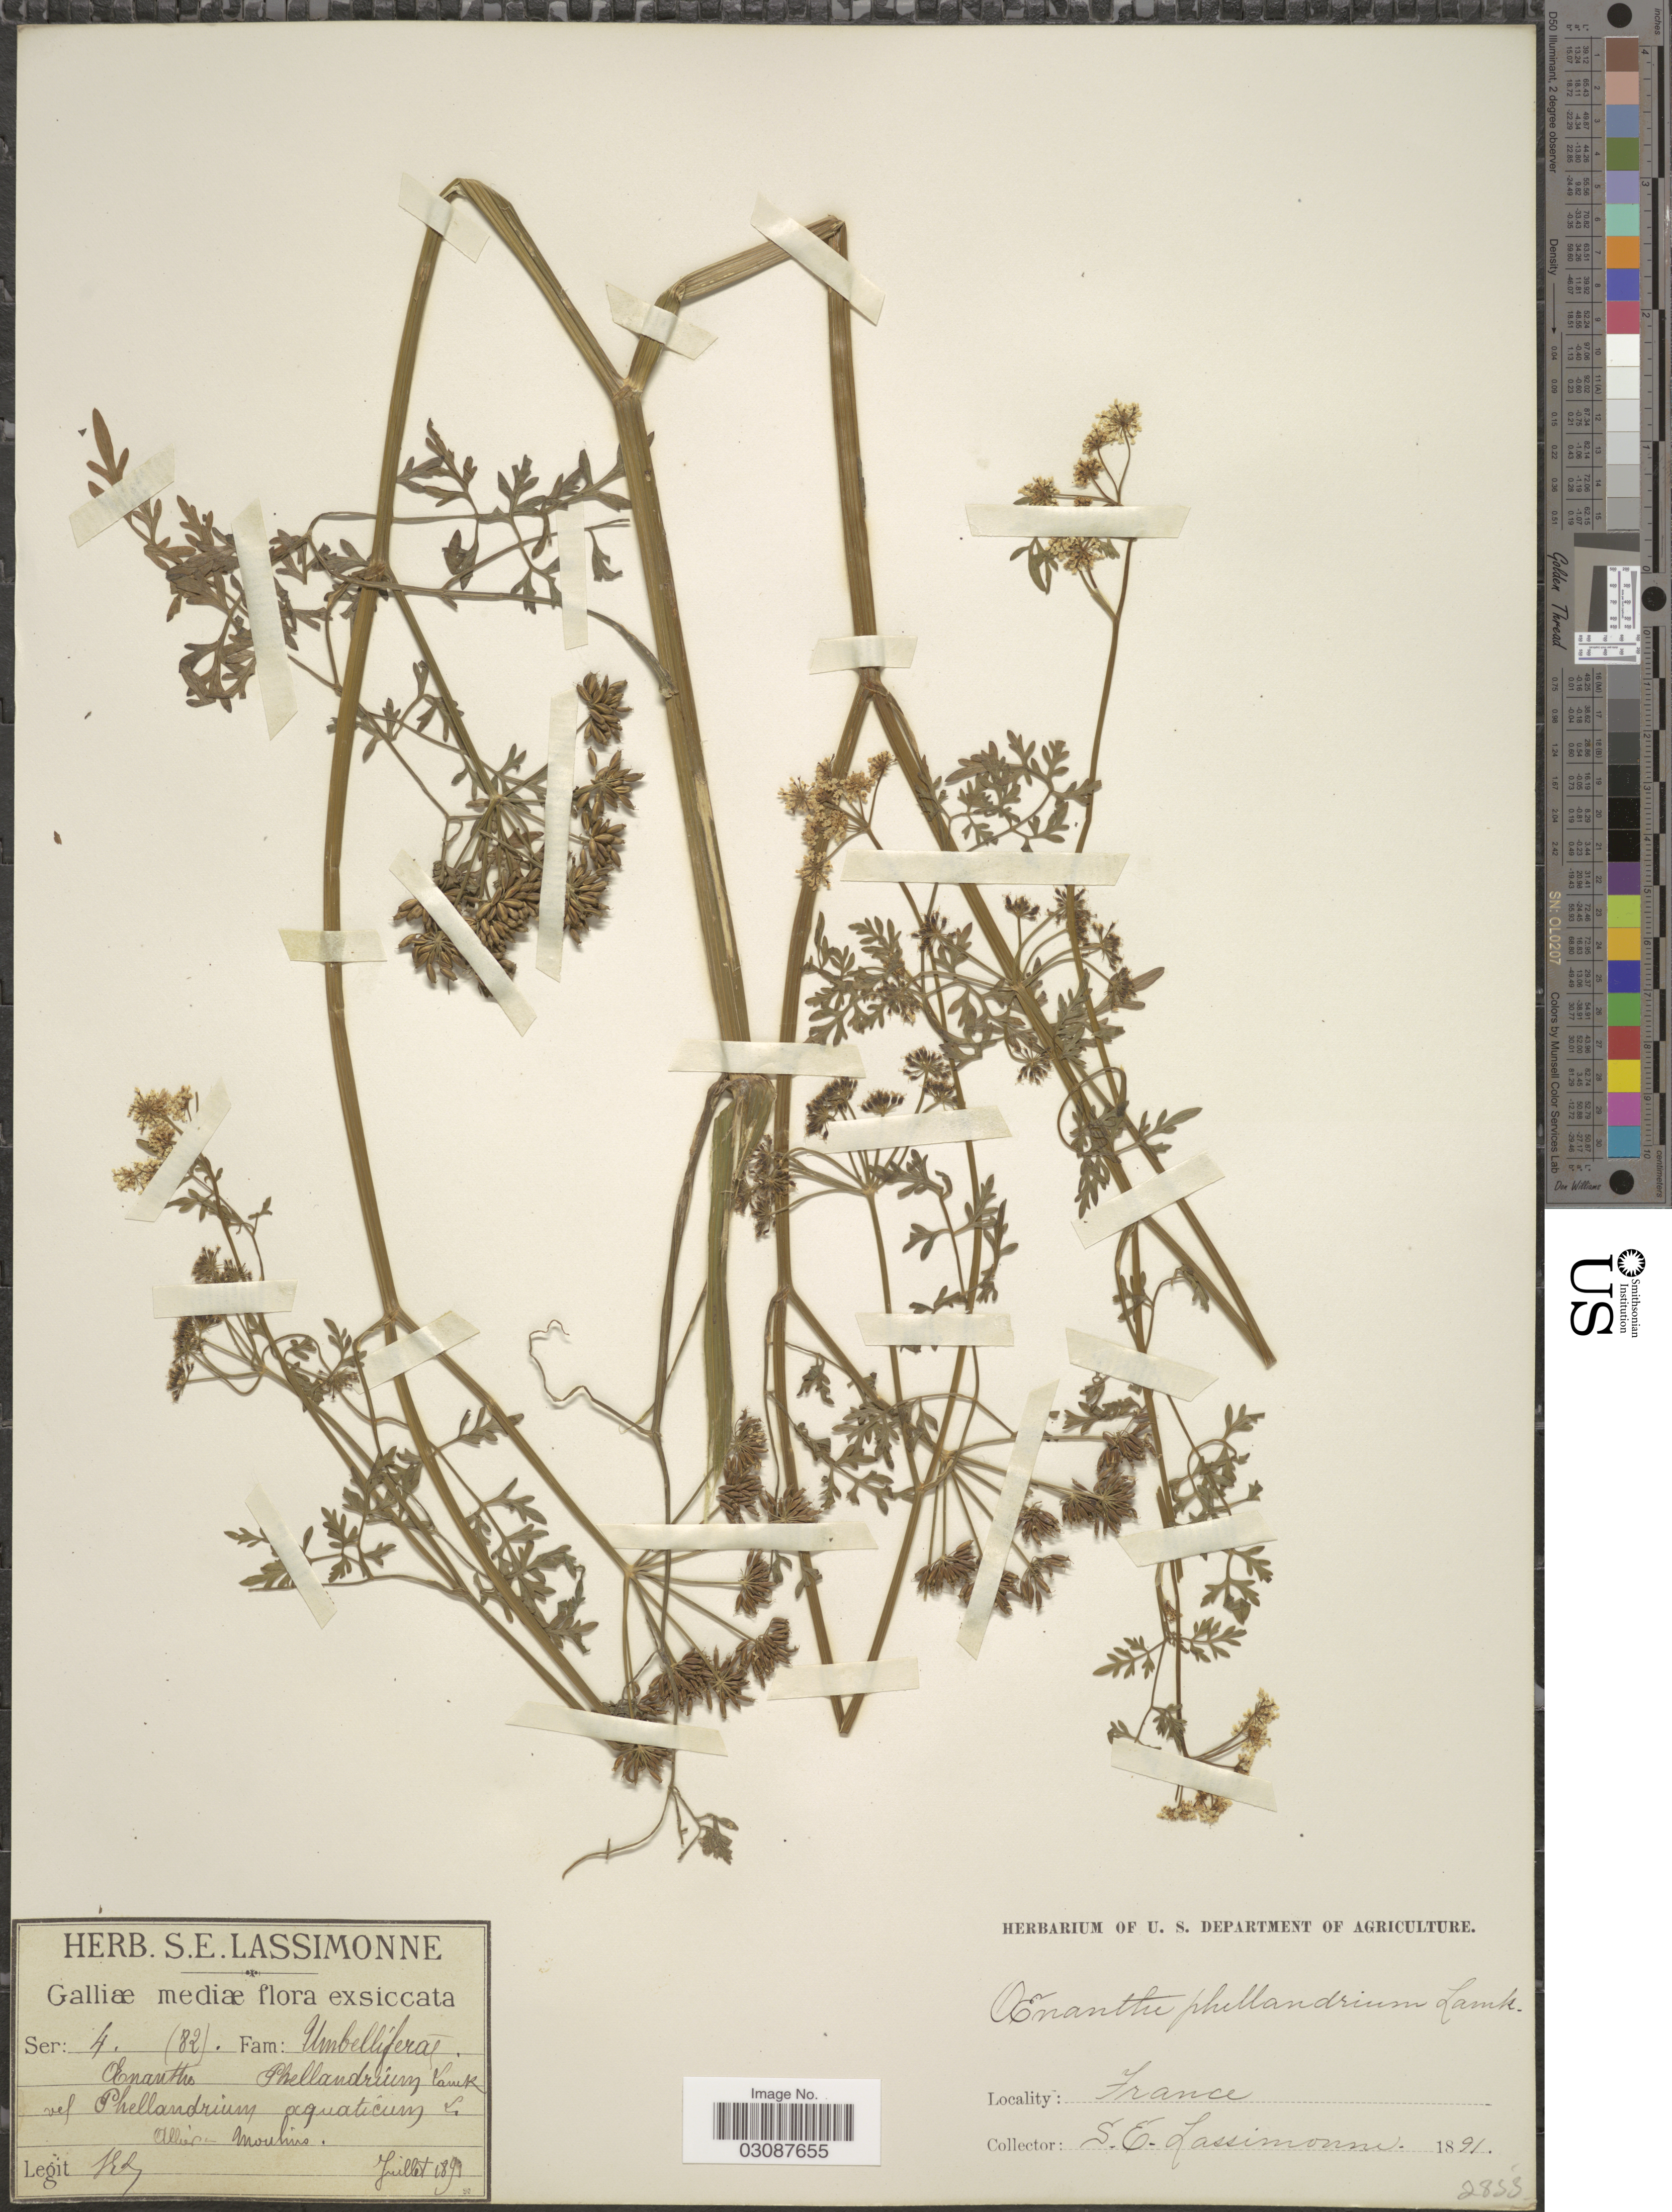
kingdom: Plantae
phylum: Tracheophyta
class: Magnoliopsida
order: Apiales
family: Apiaceae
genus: Oenanthe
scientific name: Oenanthe phellandrim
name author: Lam.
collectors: S. Lassimonne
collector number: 4 (82)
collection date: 1891-07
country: France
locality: Galliæ mediæ. Allier Moulins.